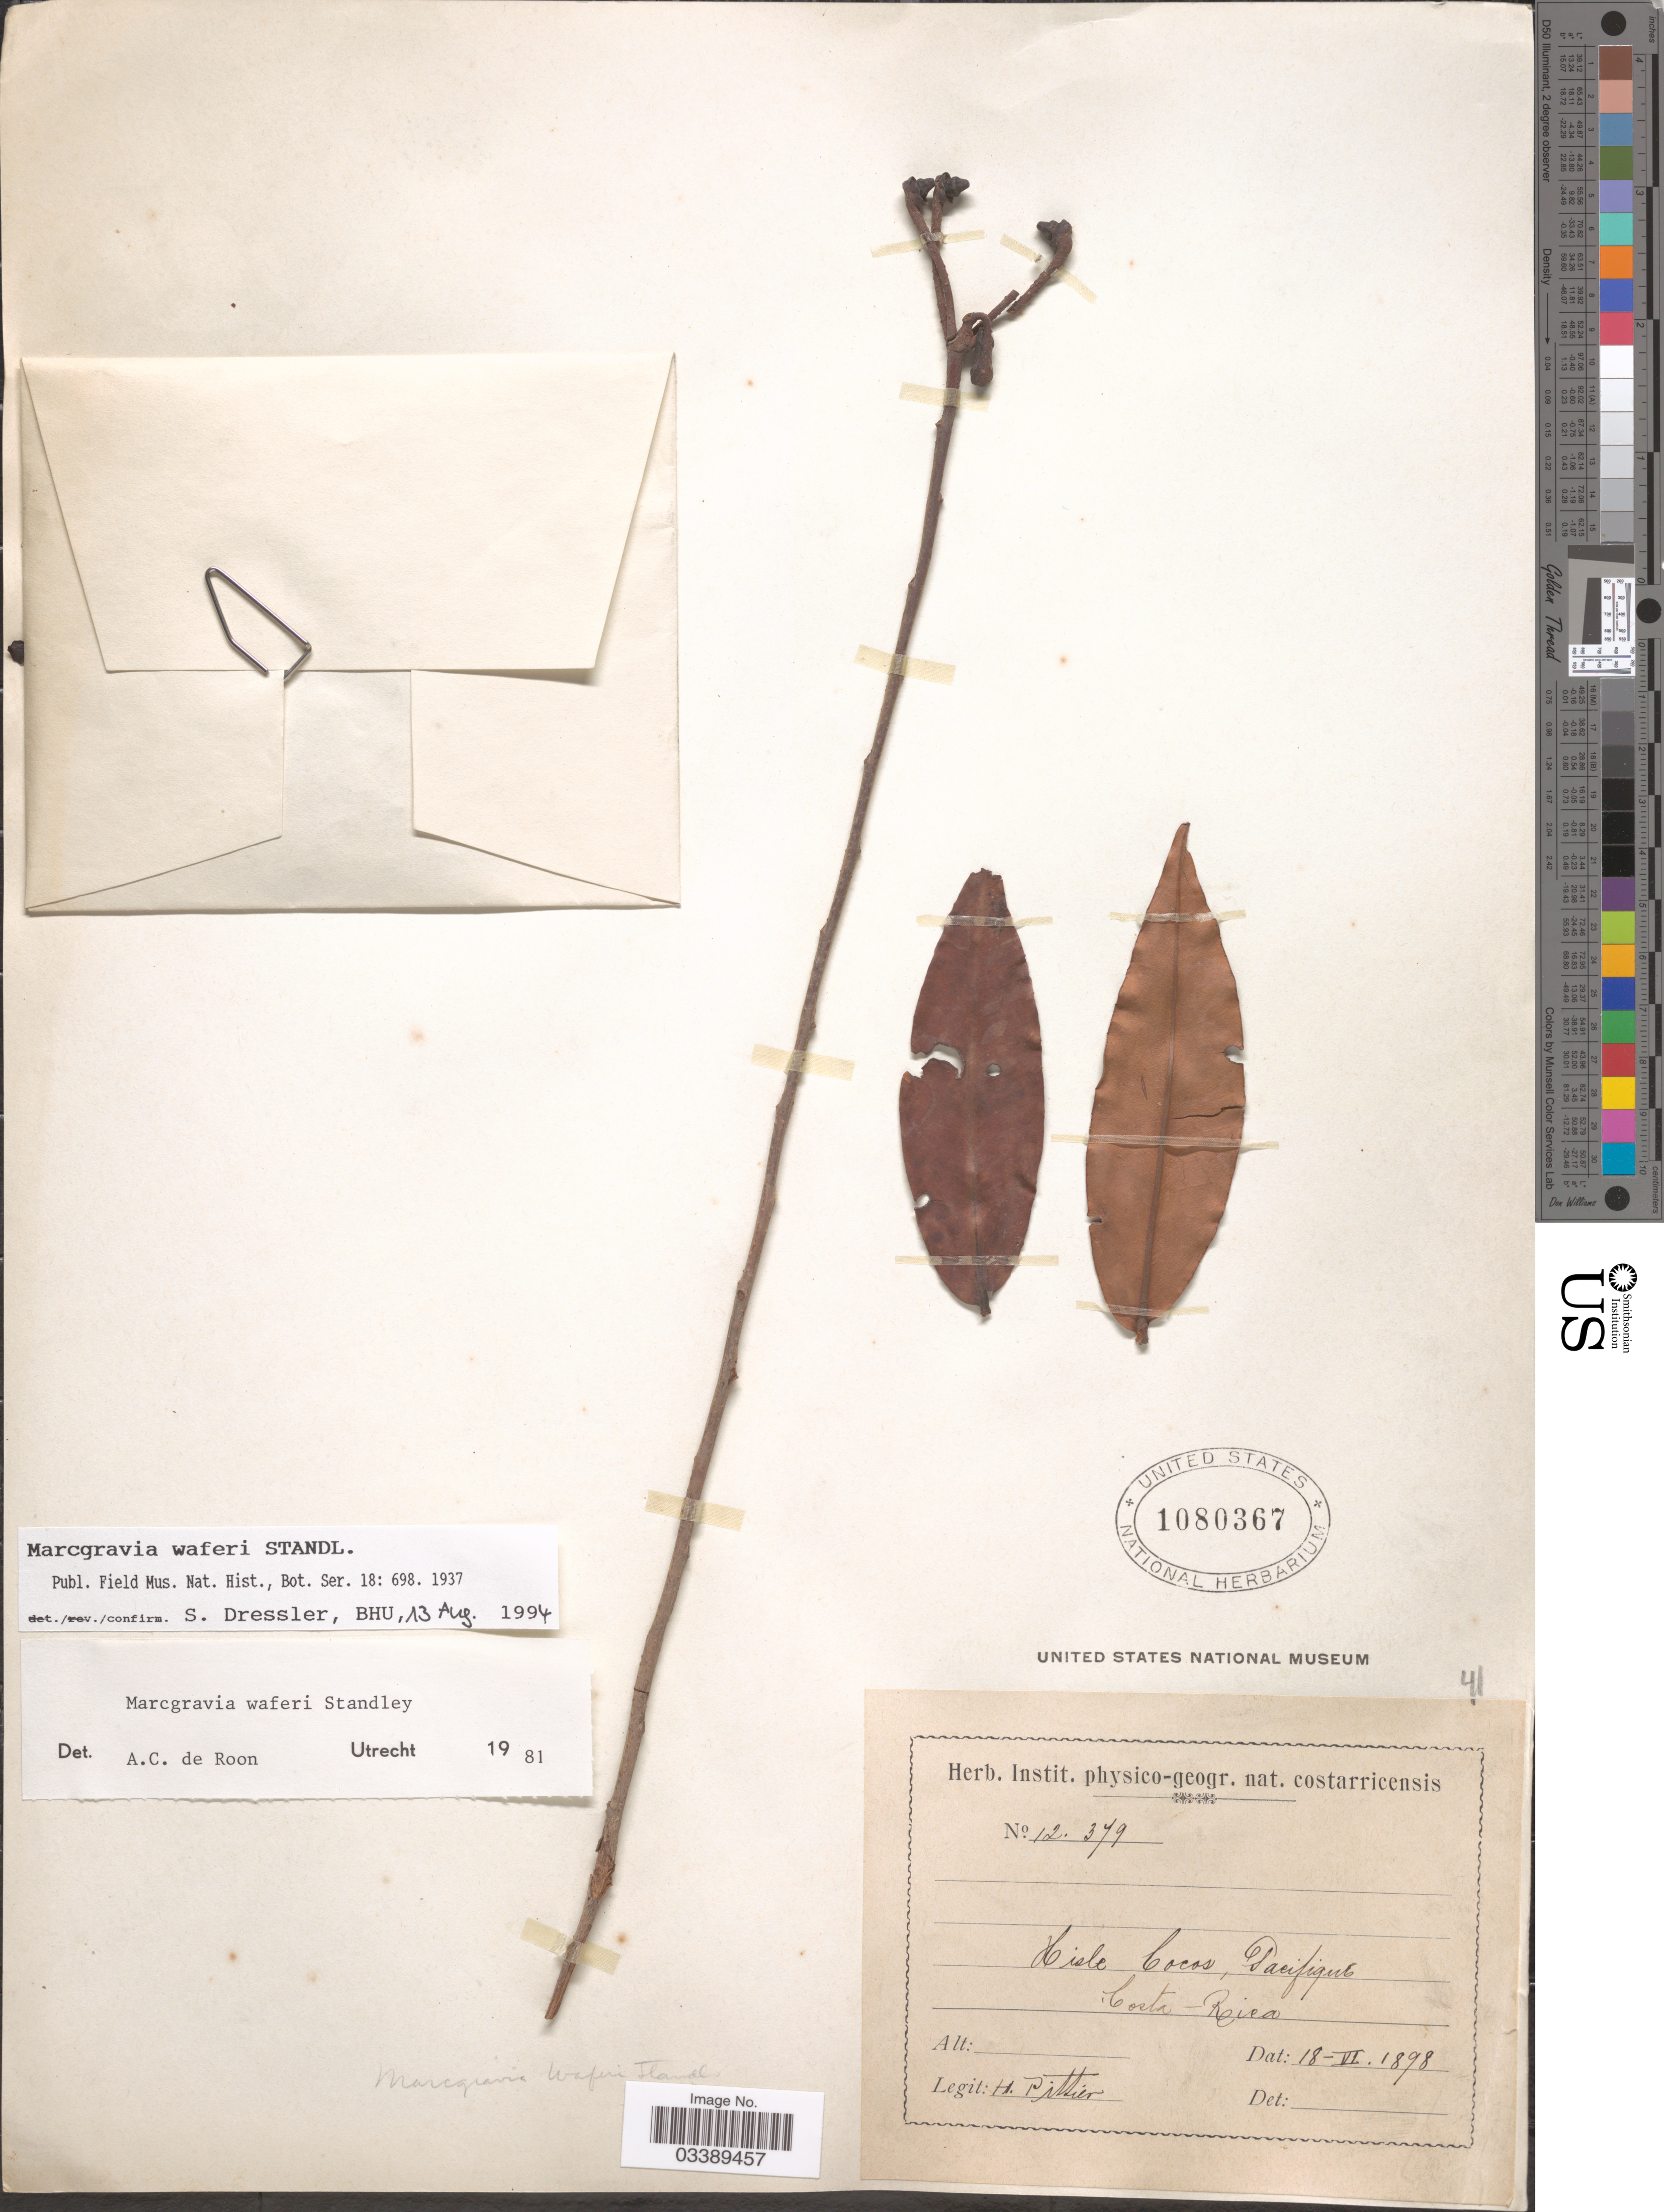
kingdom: Plantae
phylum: Tracheophyta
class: Magnoliopsida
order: Ericales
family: Marcgraviaceae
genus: Marcgravia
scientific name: Marcgravia waferi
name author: Standl.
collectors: H. F. Pittier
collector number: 12379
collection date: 1898-06-18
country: Costa Rica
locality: Hisle Cocos, Pacifique.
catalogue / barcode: US 1080367